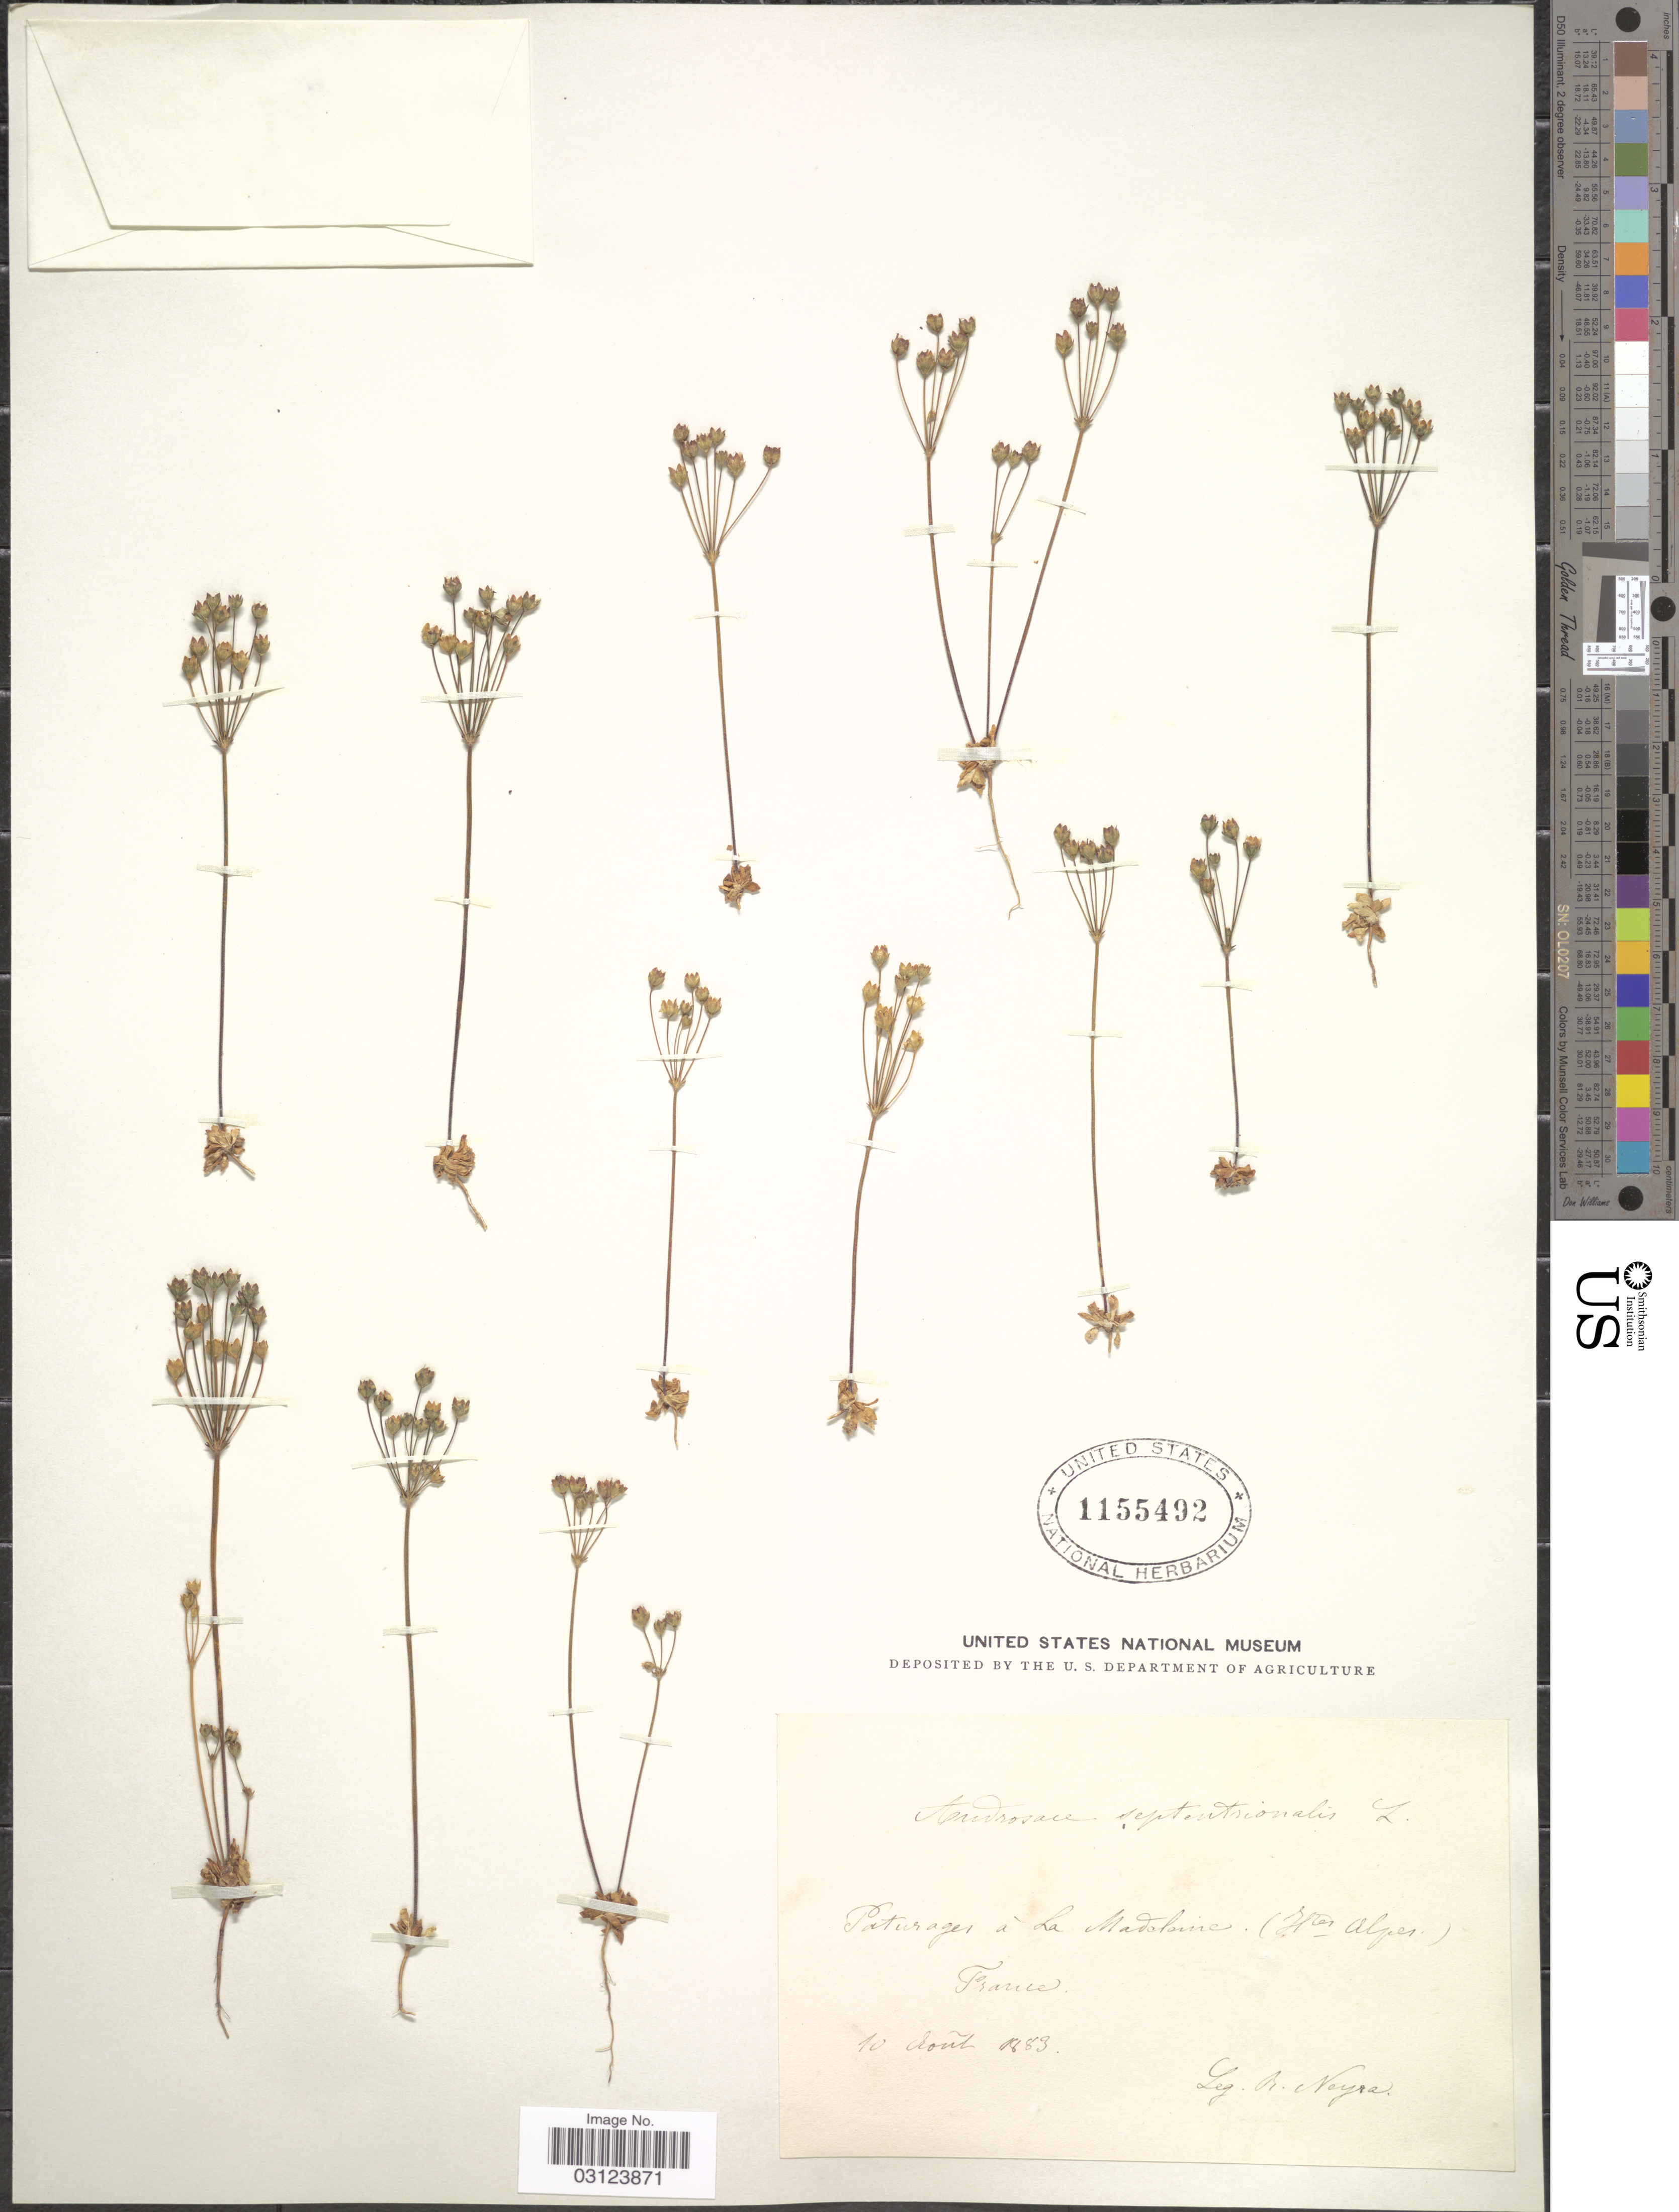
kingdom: Plantae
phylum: Tracheophyta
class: Magnoliopsida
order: Ericales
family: Primulaceae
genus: Androsace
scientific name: Androsace septentrionalis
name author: L.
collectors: Neyra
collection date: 1883-08-10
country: France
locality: Paturages à La Madeleine (Htes Alpes).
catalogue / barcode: US 1155492